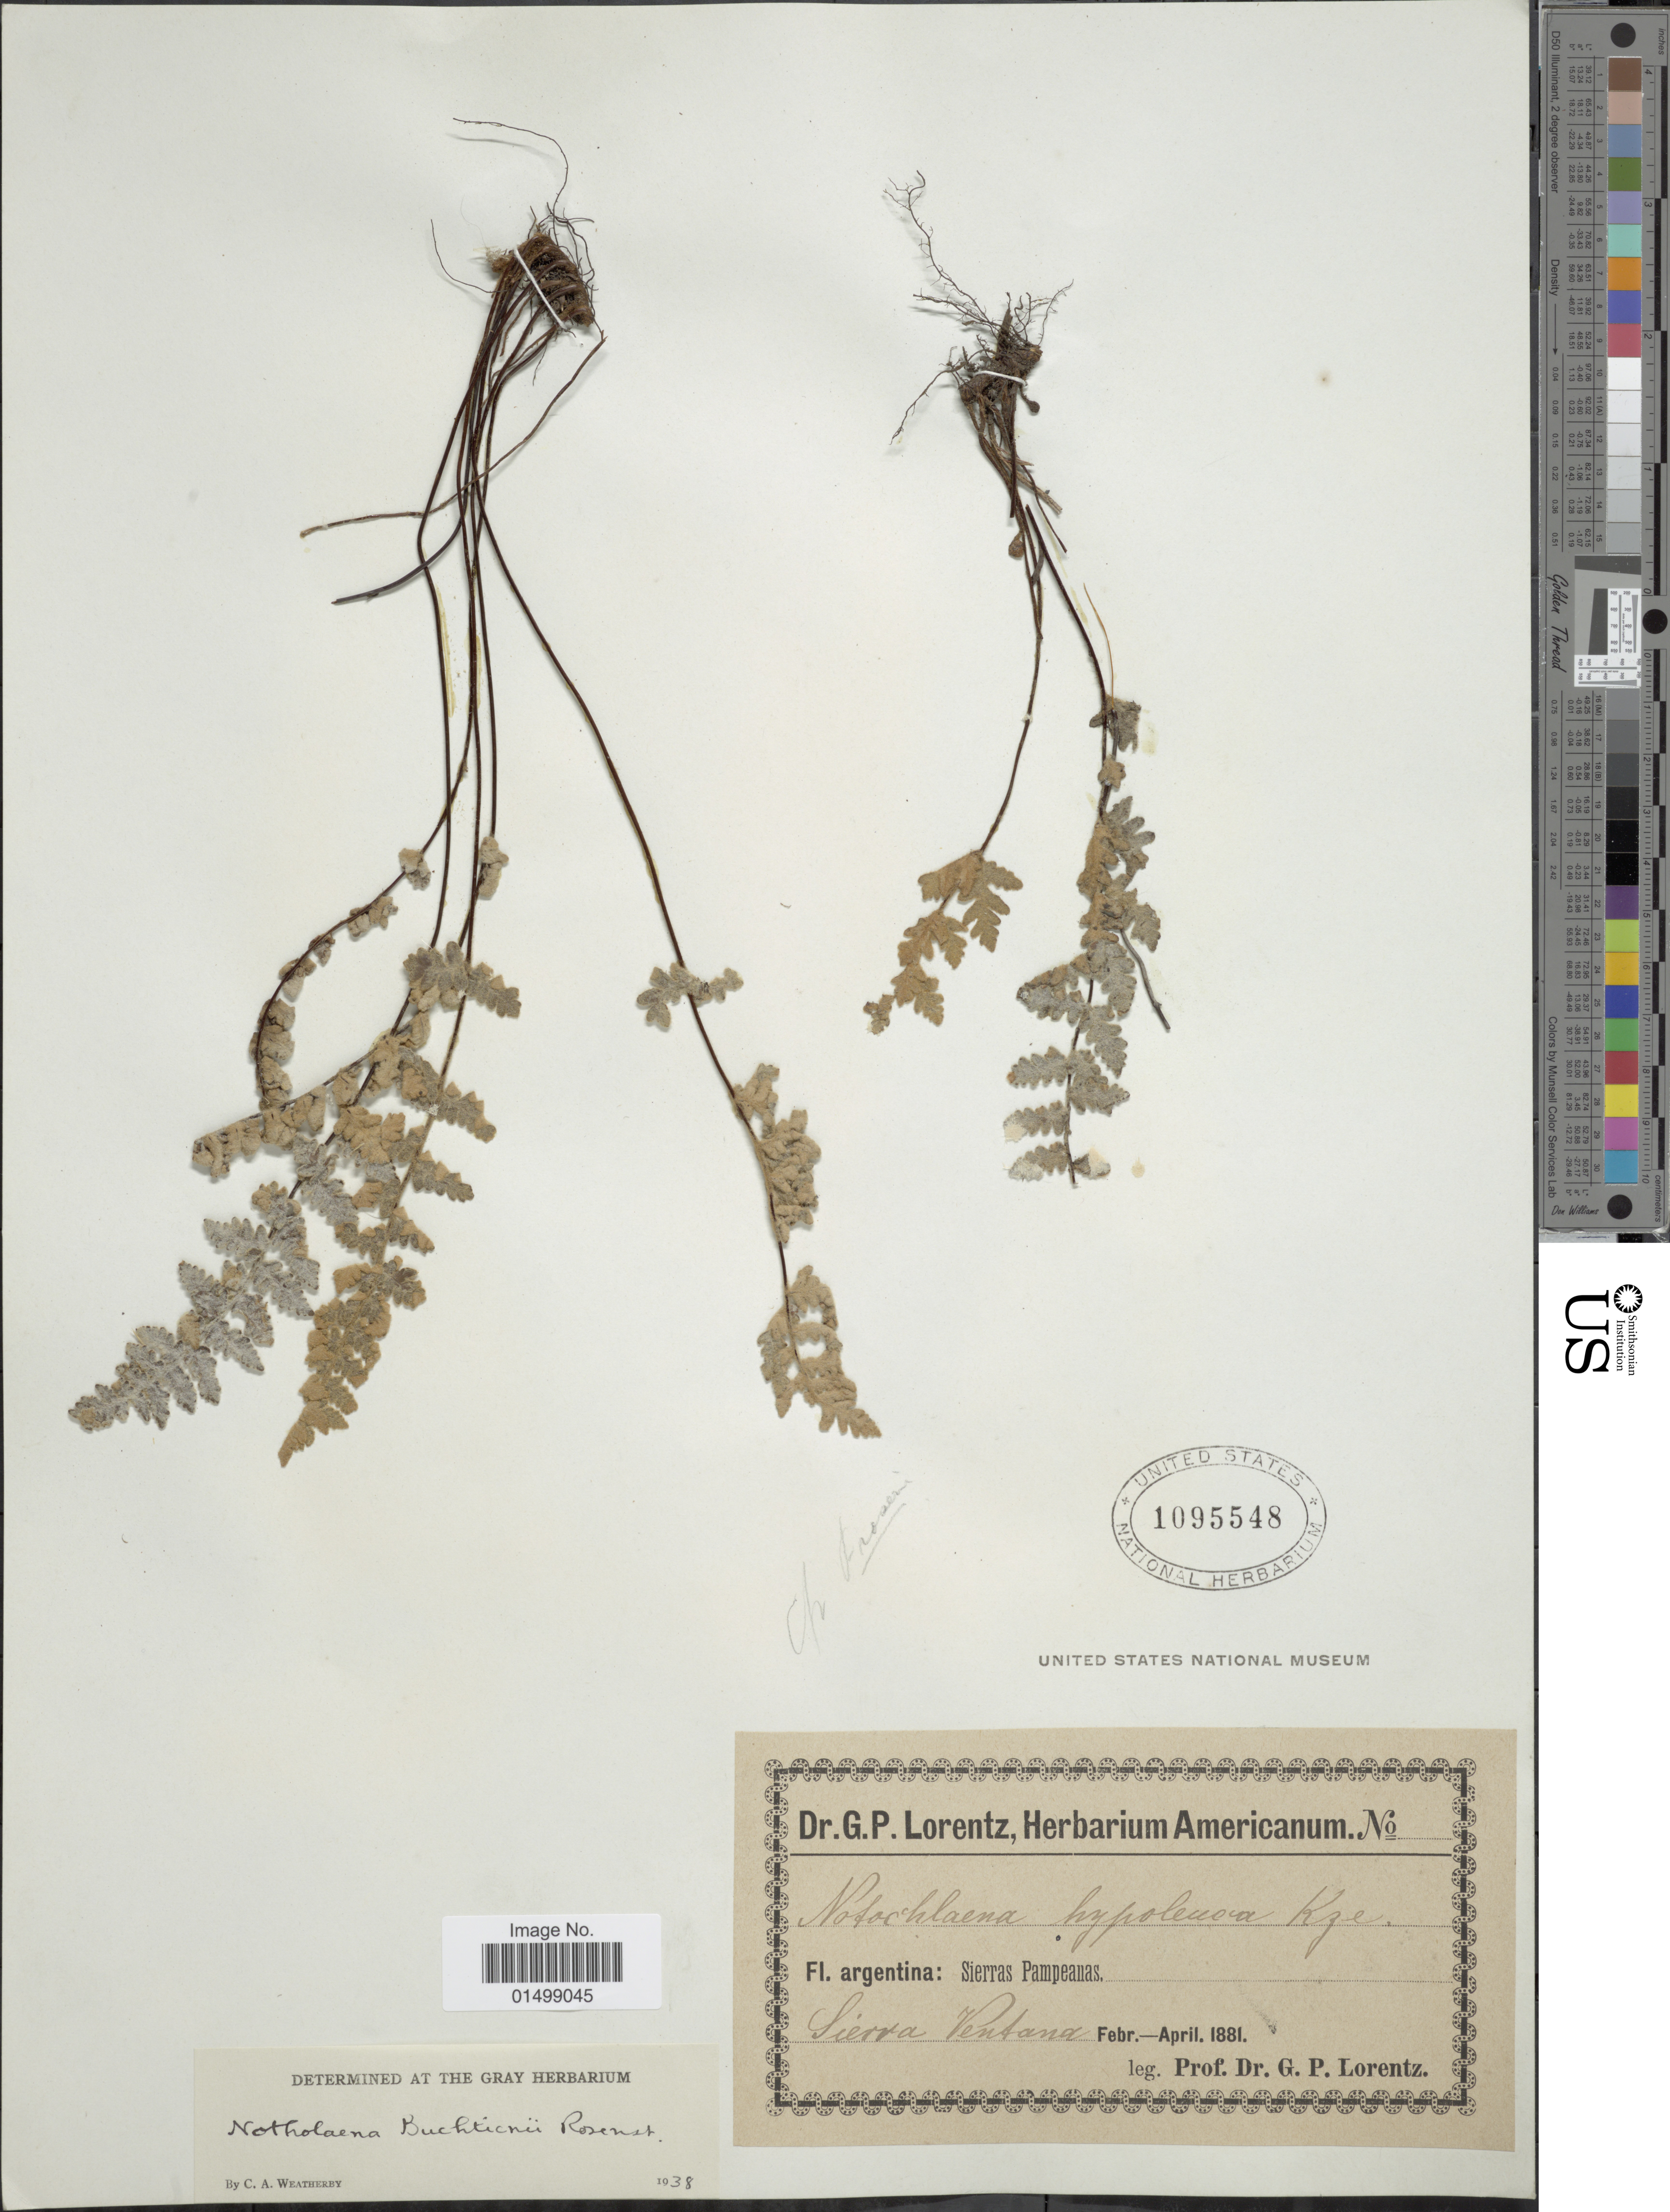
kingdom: Plantae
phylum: Tracheophyta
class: Polypodiopsida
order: Polypodiales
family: Pteridaceae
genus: Cheilanthes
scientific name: Cheilanthes buchtienii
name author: (Rosenst.) R.M. Tryon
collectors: P. G. Lorentz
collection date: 1881-02/1881-04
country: Argentina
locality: Sierra Pampeanas, Sierra Ventana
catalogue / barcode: US 1095548